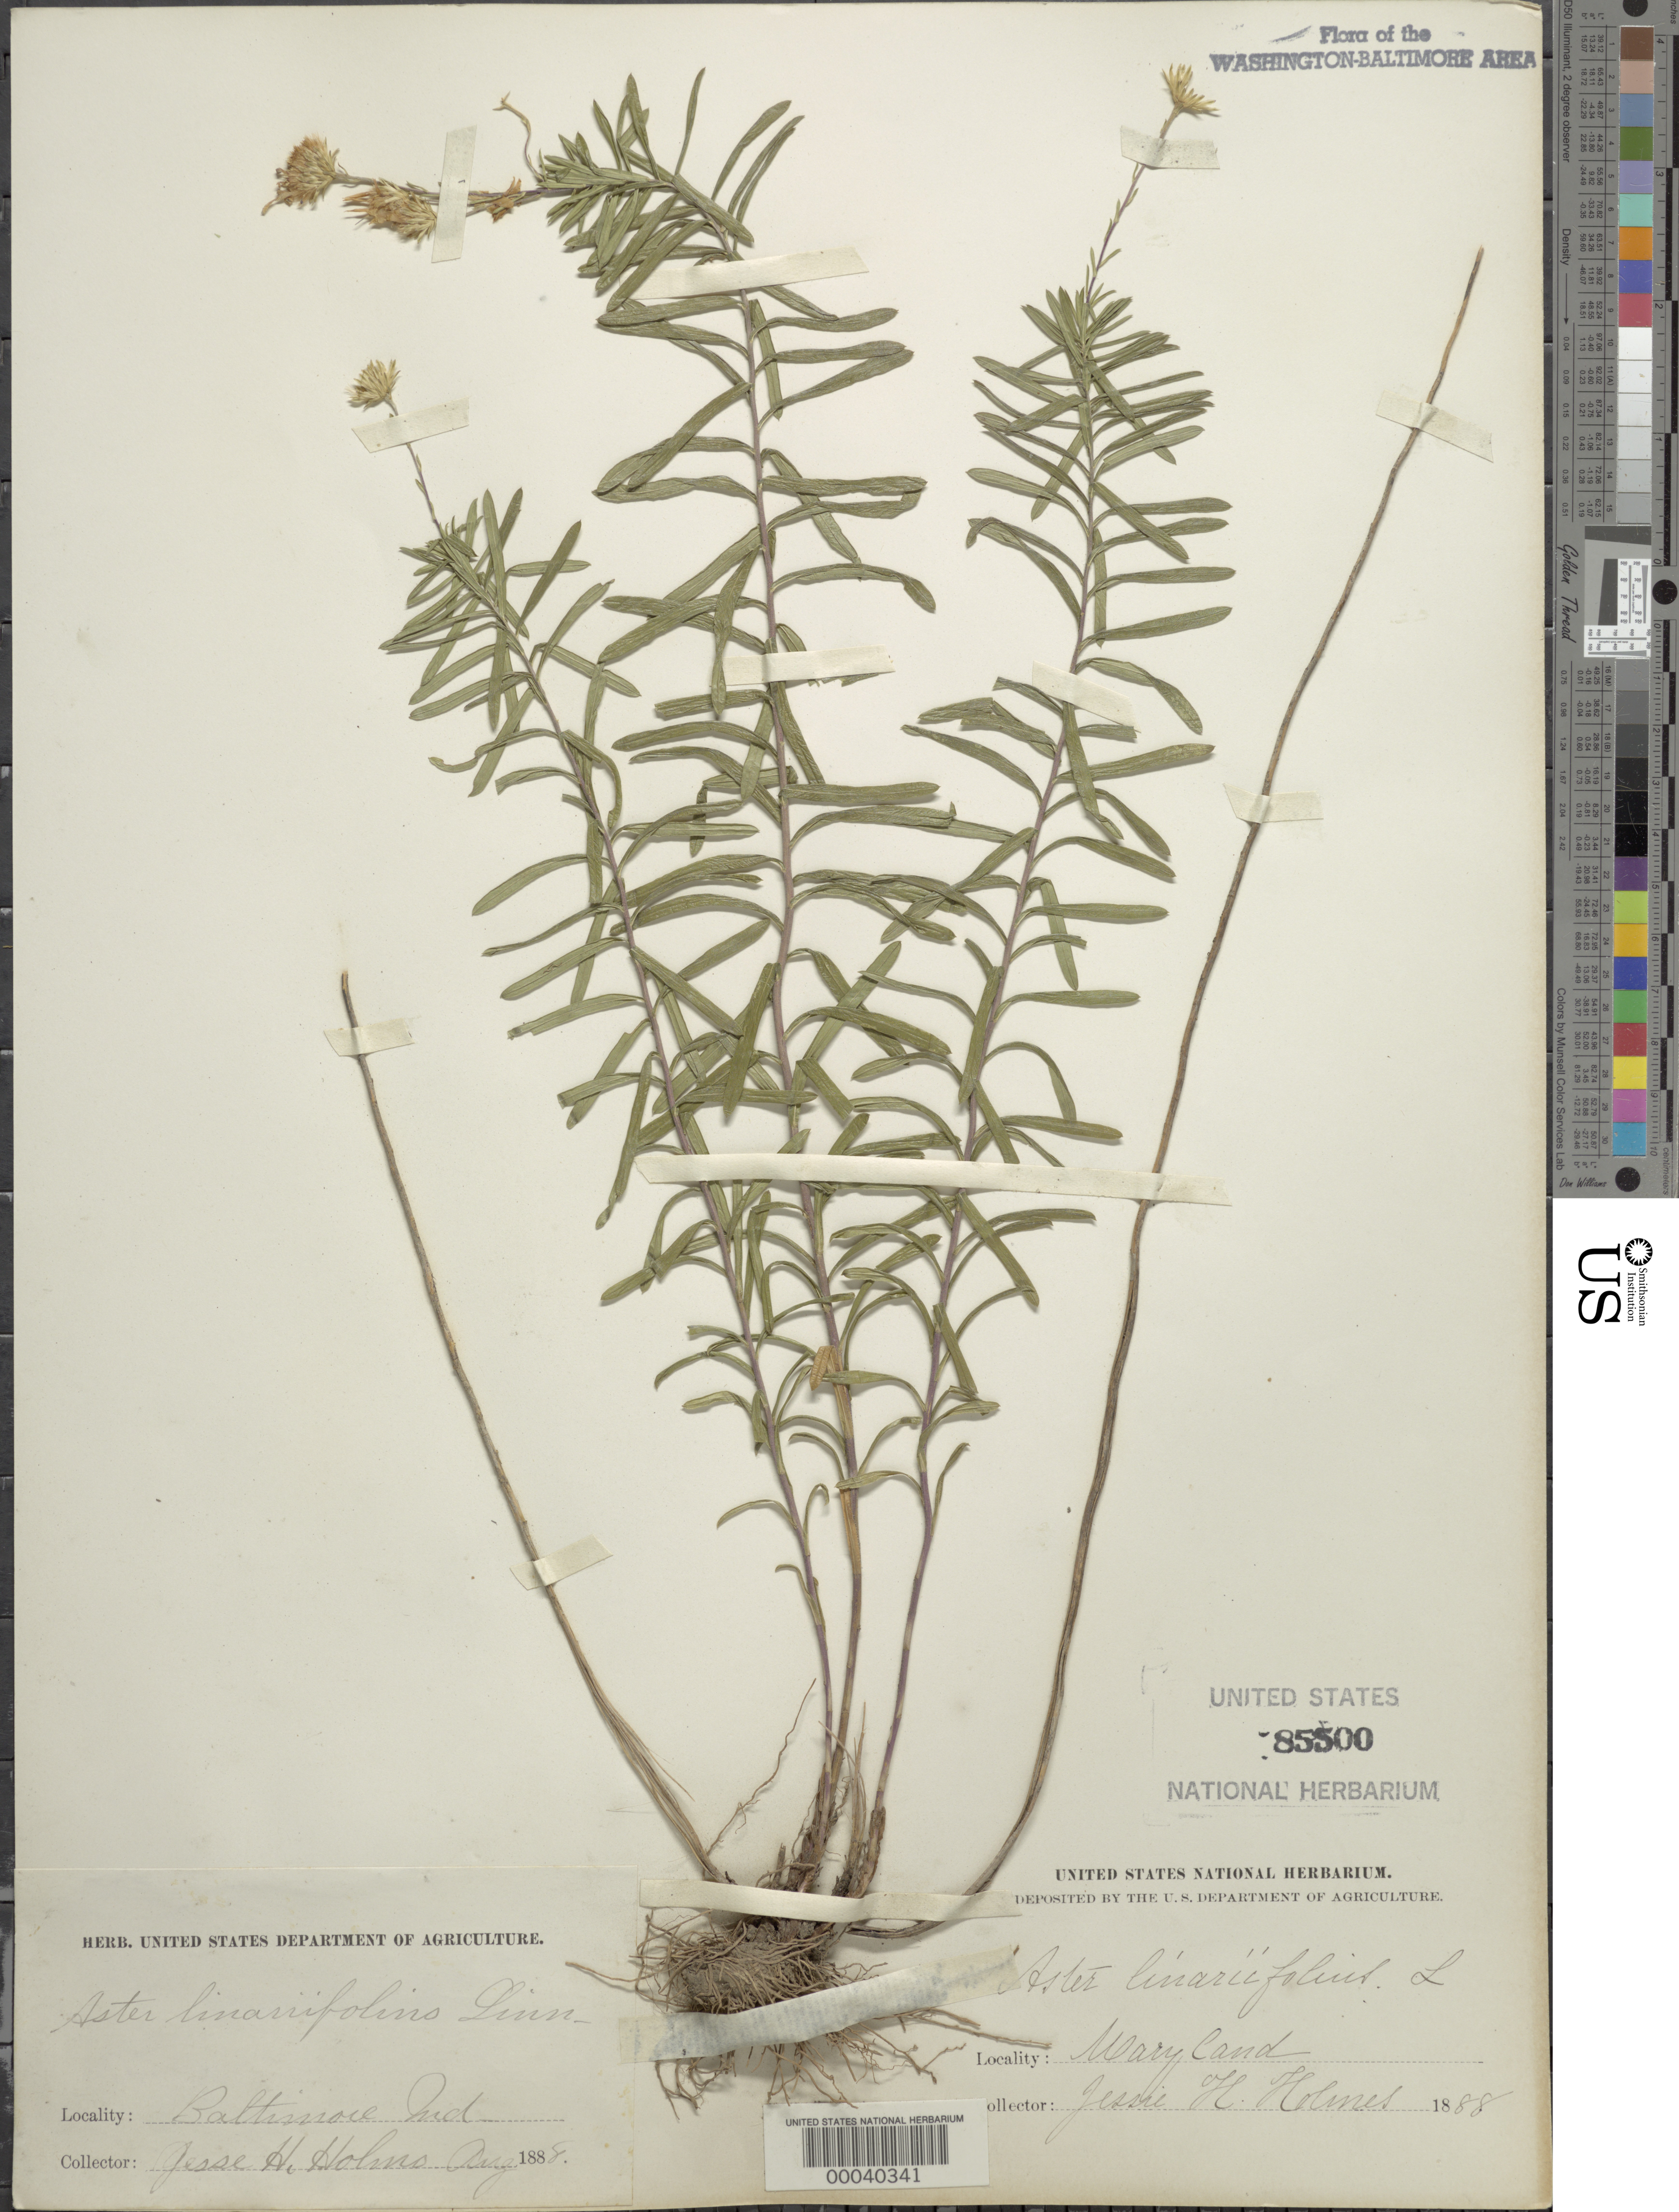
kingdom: Plantae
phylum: Tracheophyta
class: Magnoliopsida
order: Asterales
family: Asteraceae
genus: Ionactis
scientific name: Ionactis linariifolia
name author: (L.) Greene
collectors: J. Holmes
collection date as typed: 1888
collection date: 1888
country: United States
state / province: Maryland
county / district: City of Baltimore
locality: Baltimore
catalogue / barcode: US 85500